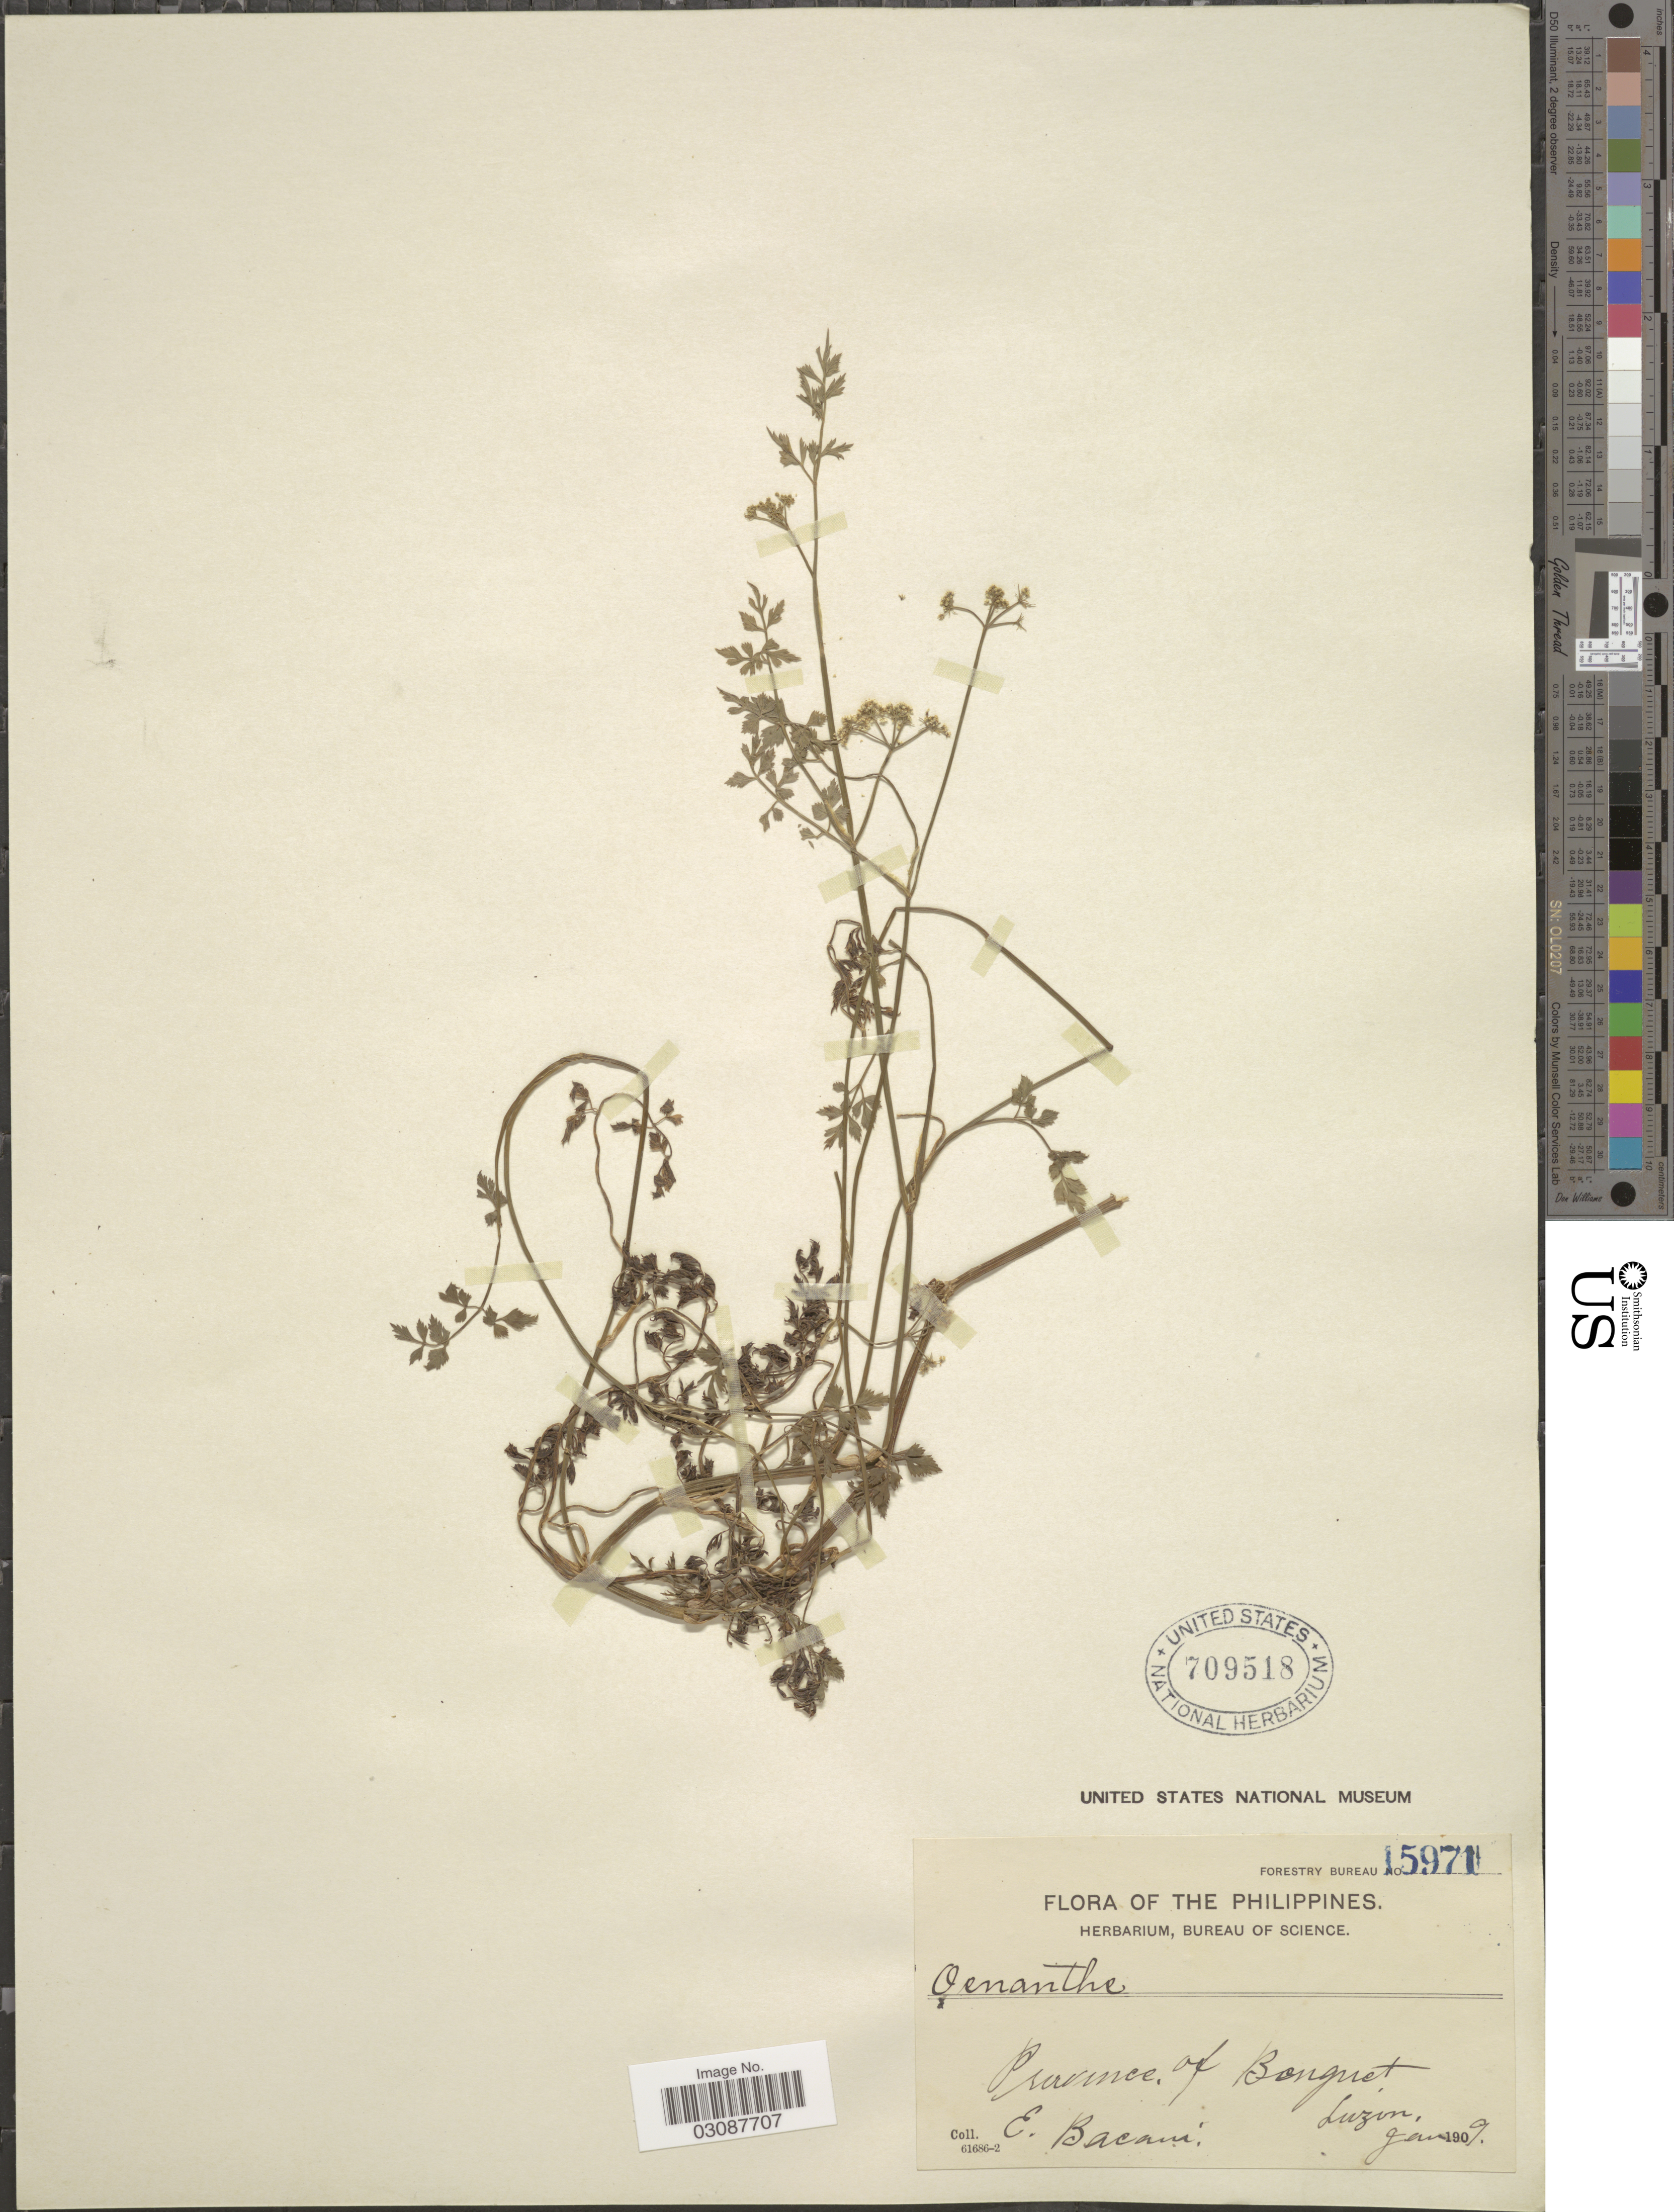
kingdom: Plantae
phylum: Tracheophyta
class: Magnoliopsida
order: Apiales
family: Apiaceae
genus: Oenanthe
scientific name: Oenanthe laciniata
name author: Zoll.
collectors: E. Bacani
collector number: Forestry Bureau 15971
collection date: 1909-01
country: Philippines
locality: Province of Benguet, Luzon.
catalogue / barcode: US 709518